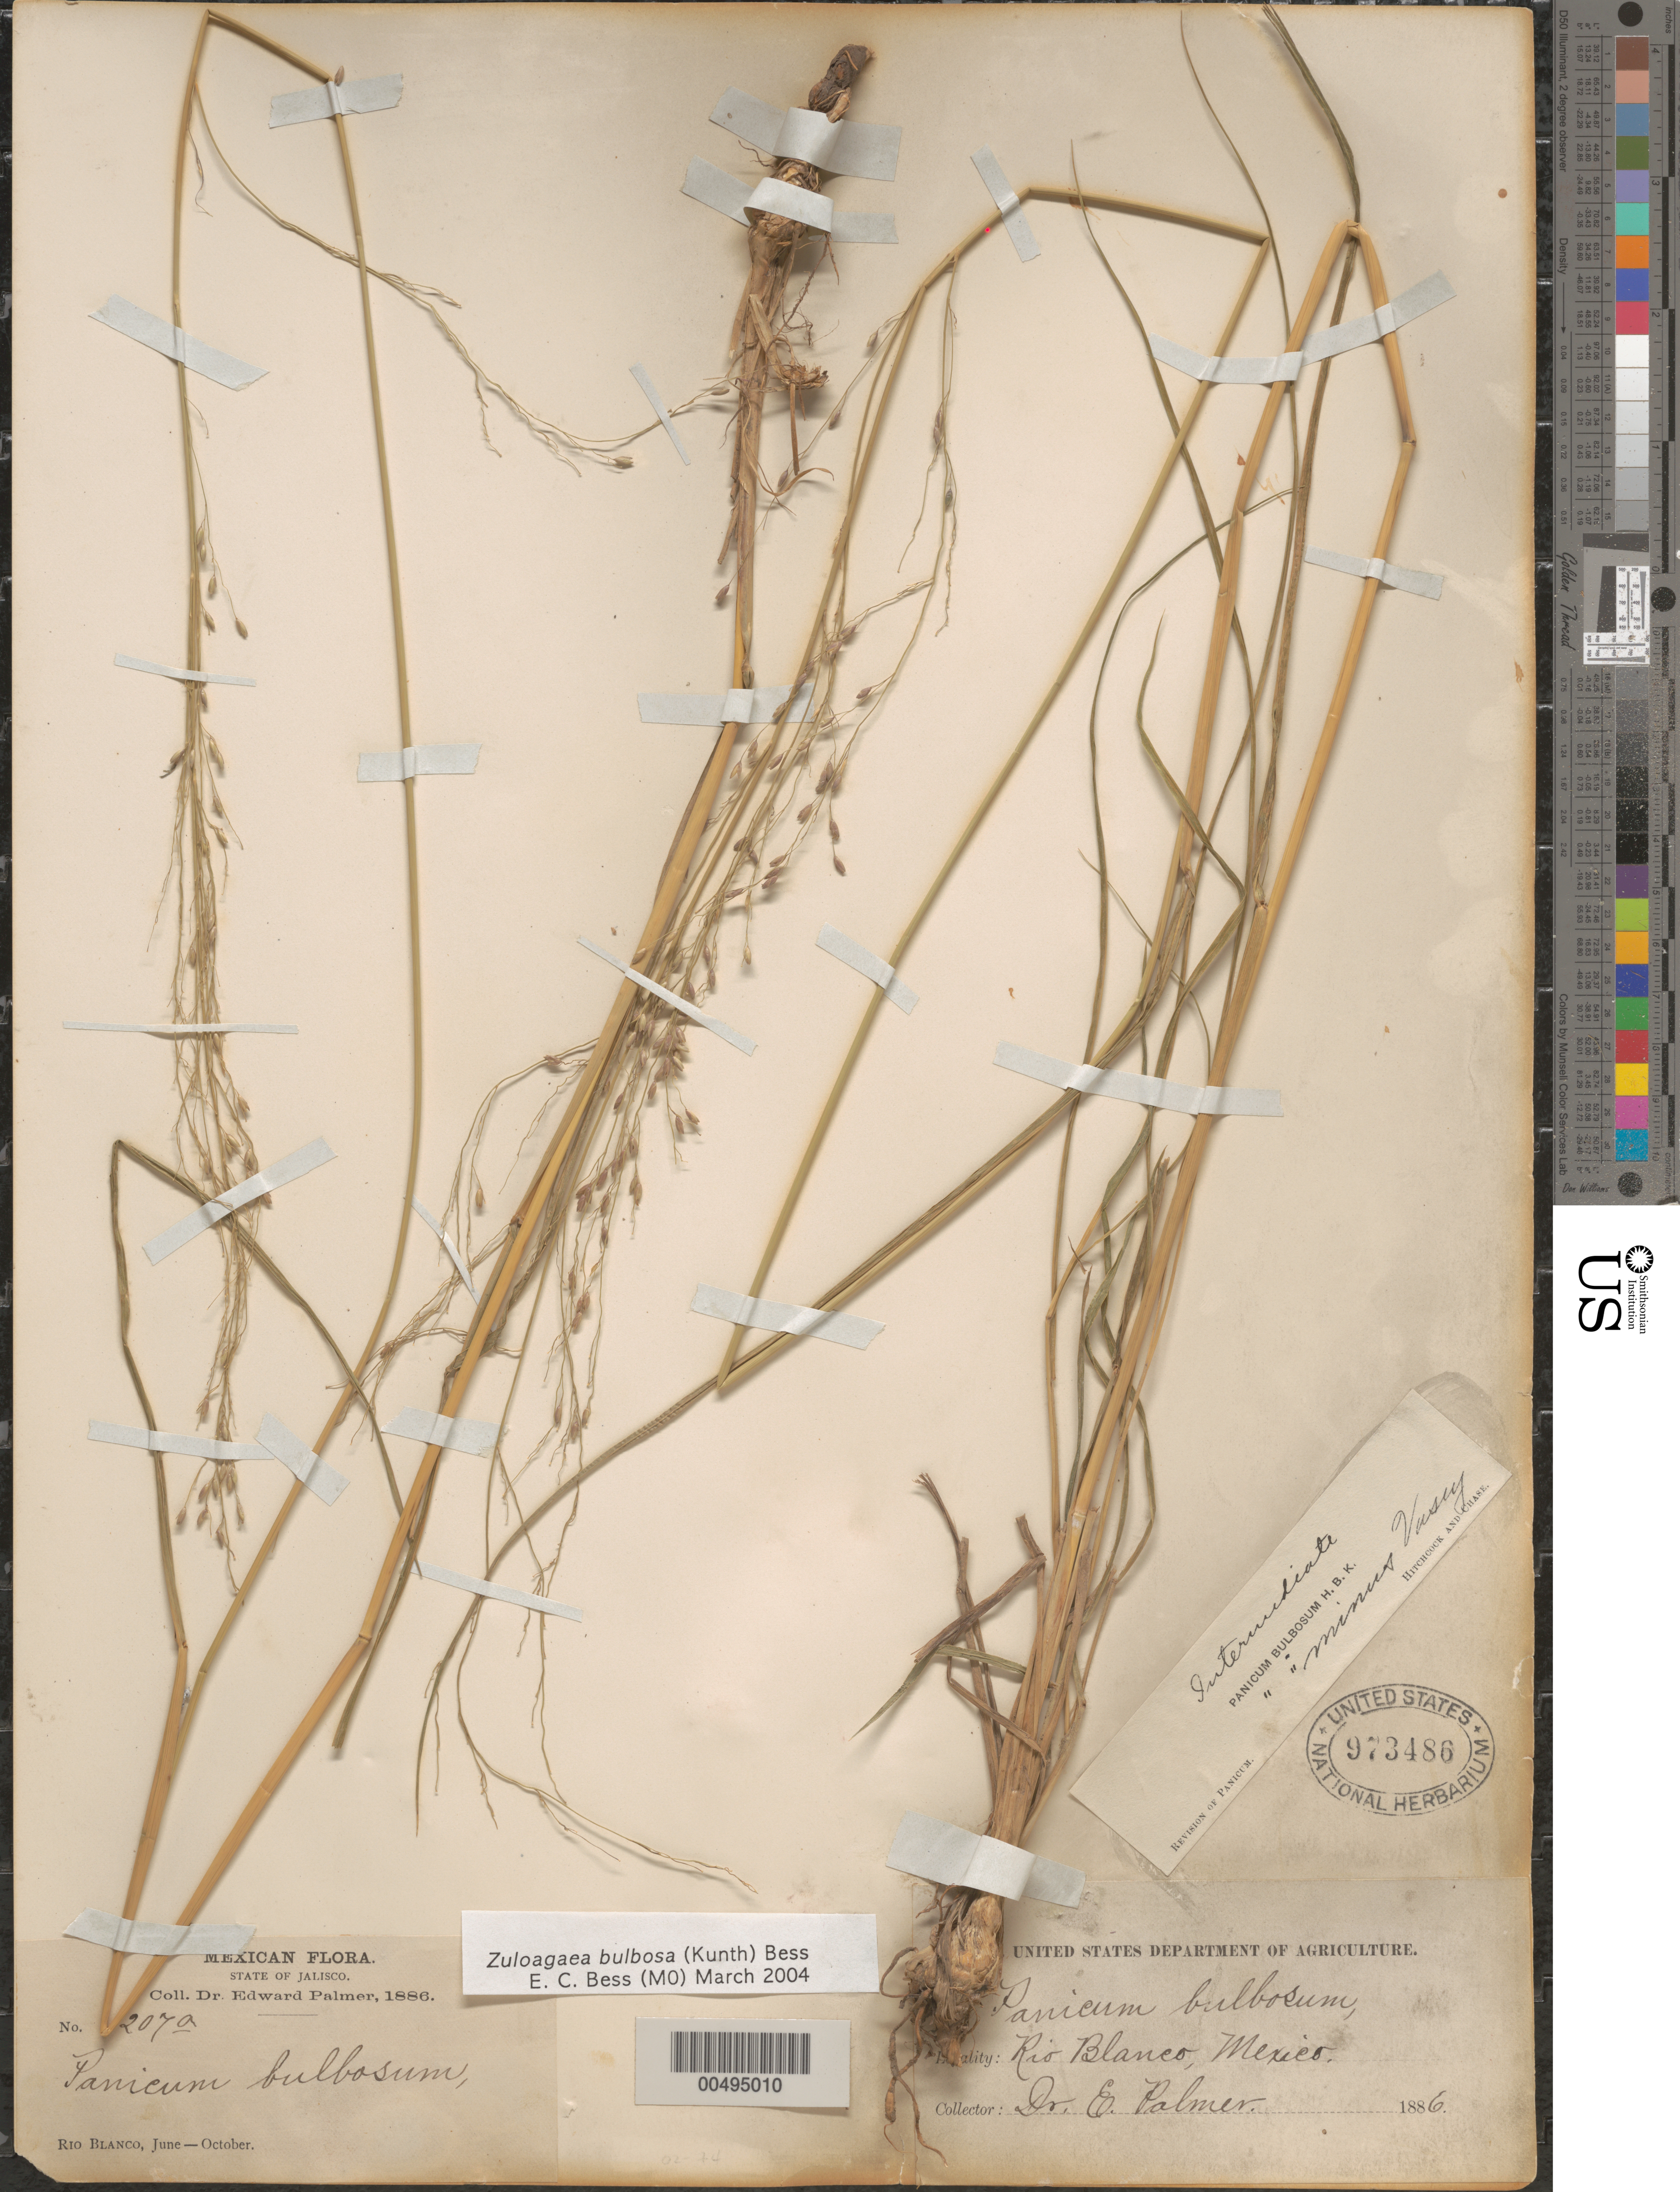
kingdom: Plantae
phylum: Tracheophyta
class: Liliopsida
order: Poales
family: Poaceae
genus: Panicum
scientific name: Panicum bulbosum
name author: Kunth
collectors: E. Palmer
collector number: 207a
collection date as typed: Jun 1886 to Oct 1886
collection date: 1886-06/1886-10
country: Mexico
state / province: Jalisco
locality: Rio Blanco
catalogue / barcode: US 973486